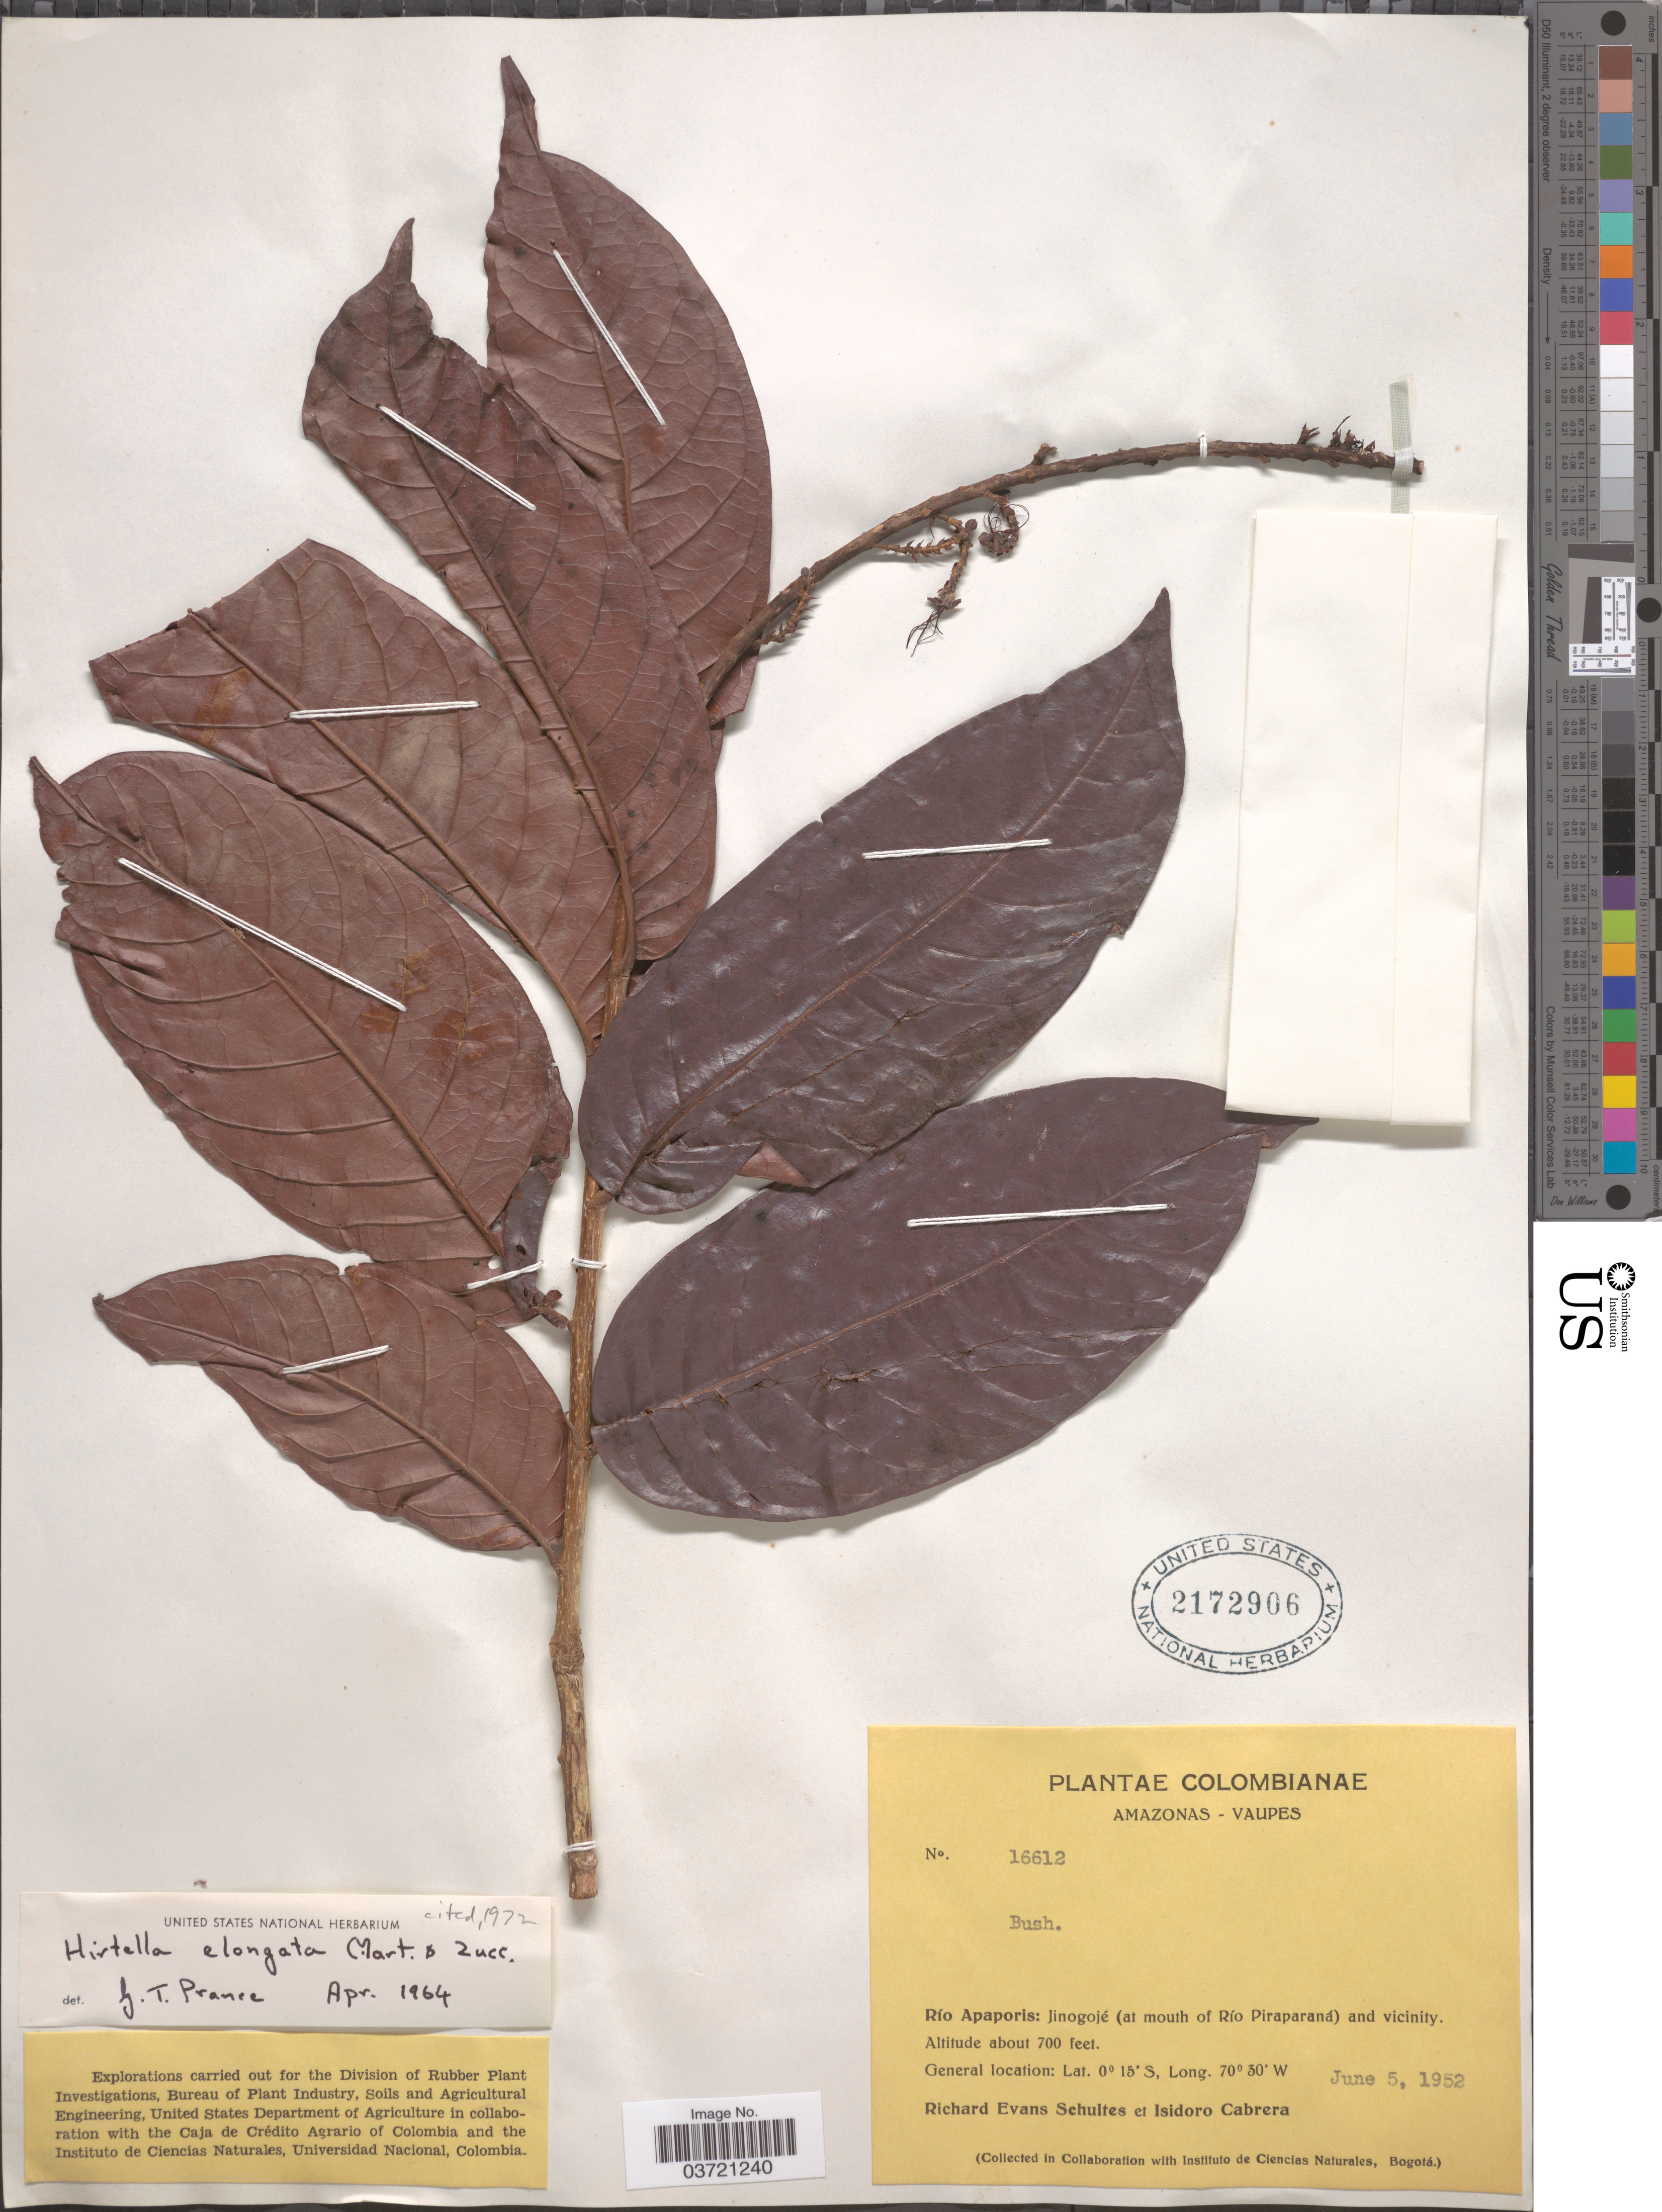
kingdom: Plantae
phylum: Tracheophyta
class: Magnoliopsida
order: Malpighiales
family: Chrysobalanaceae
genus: Hirtella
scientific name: Hirtella elongata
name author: Mart. & Zucc.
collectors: R. E. Schultes & I. Cabrera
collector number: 16612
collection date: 1952-06-05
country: Colombia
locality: Amazonas-Vaupes. Río Apaporis: Jinogojé (at mouth of Río Piraparaná) and vicinity.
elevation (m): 213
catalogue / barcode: US 2172906